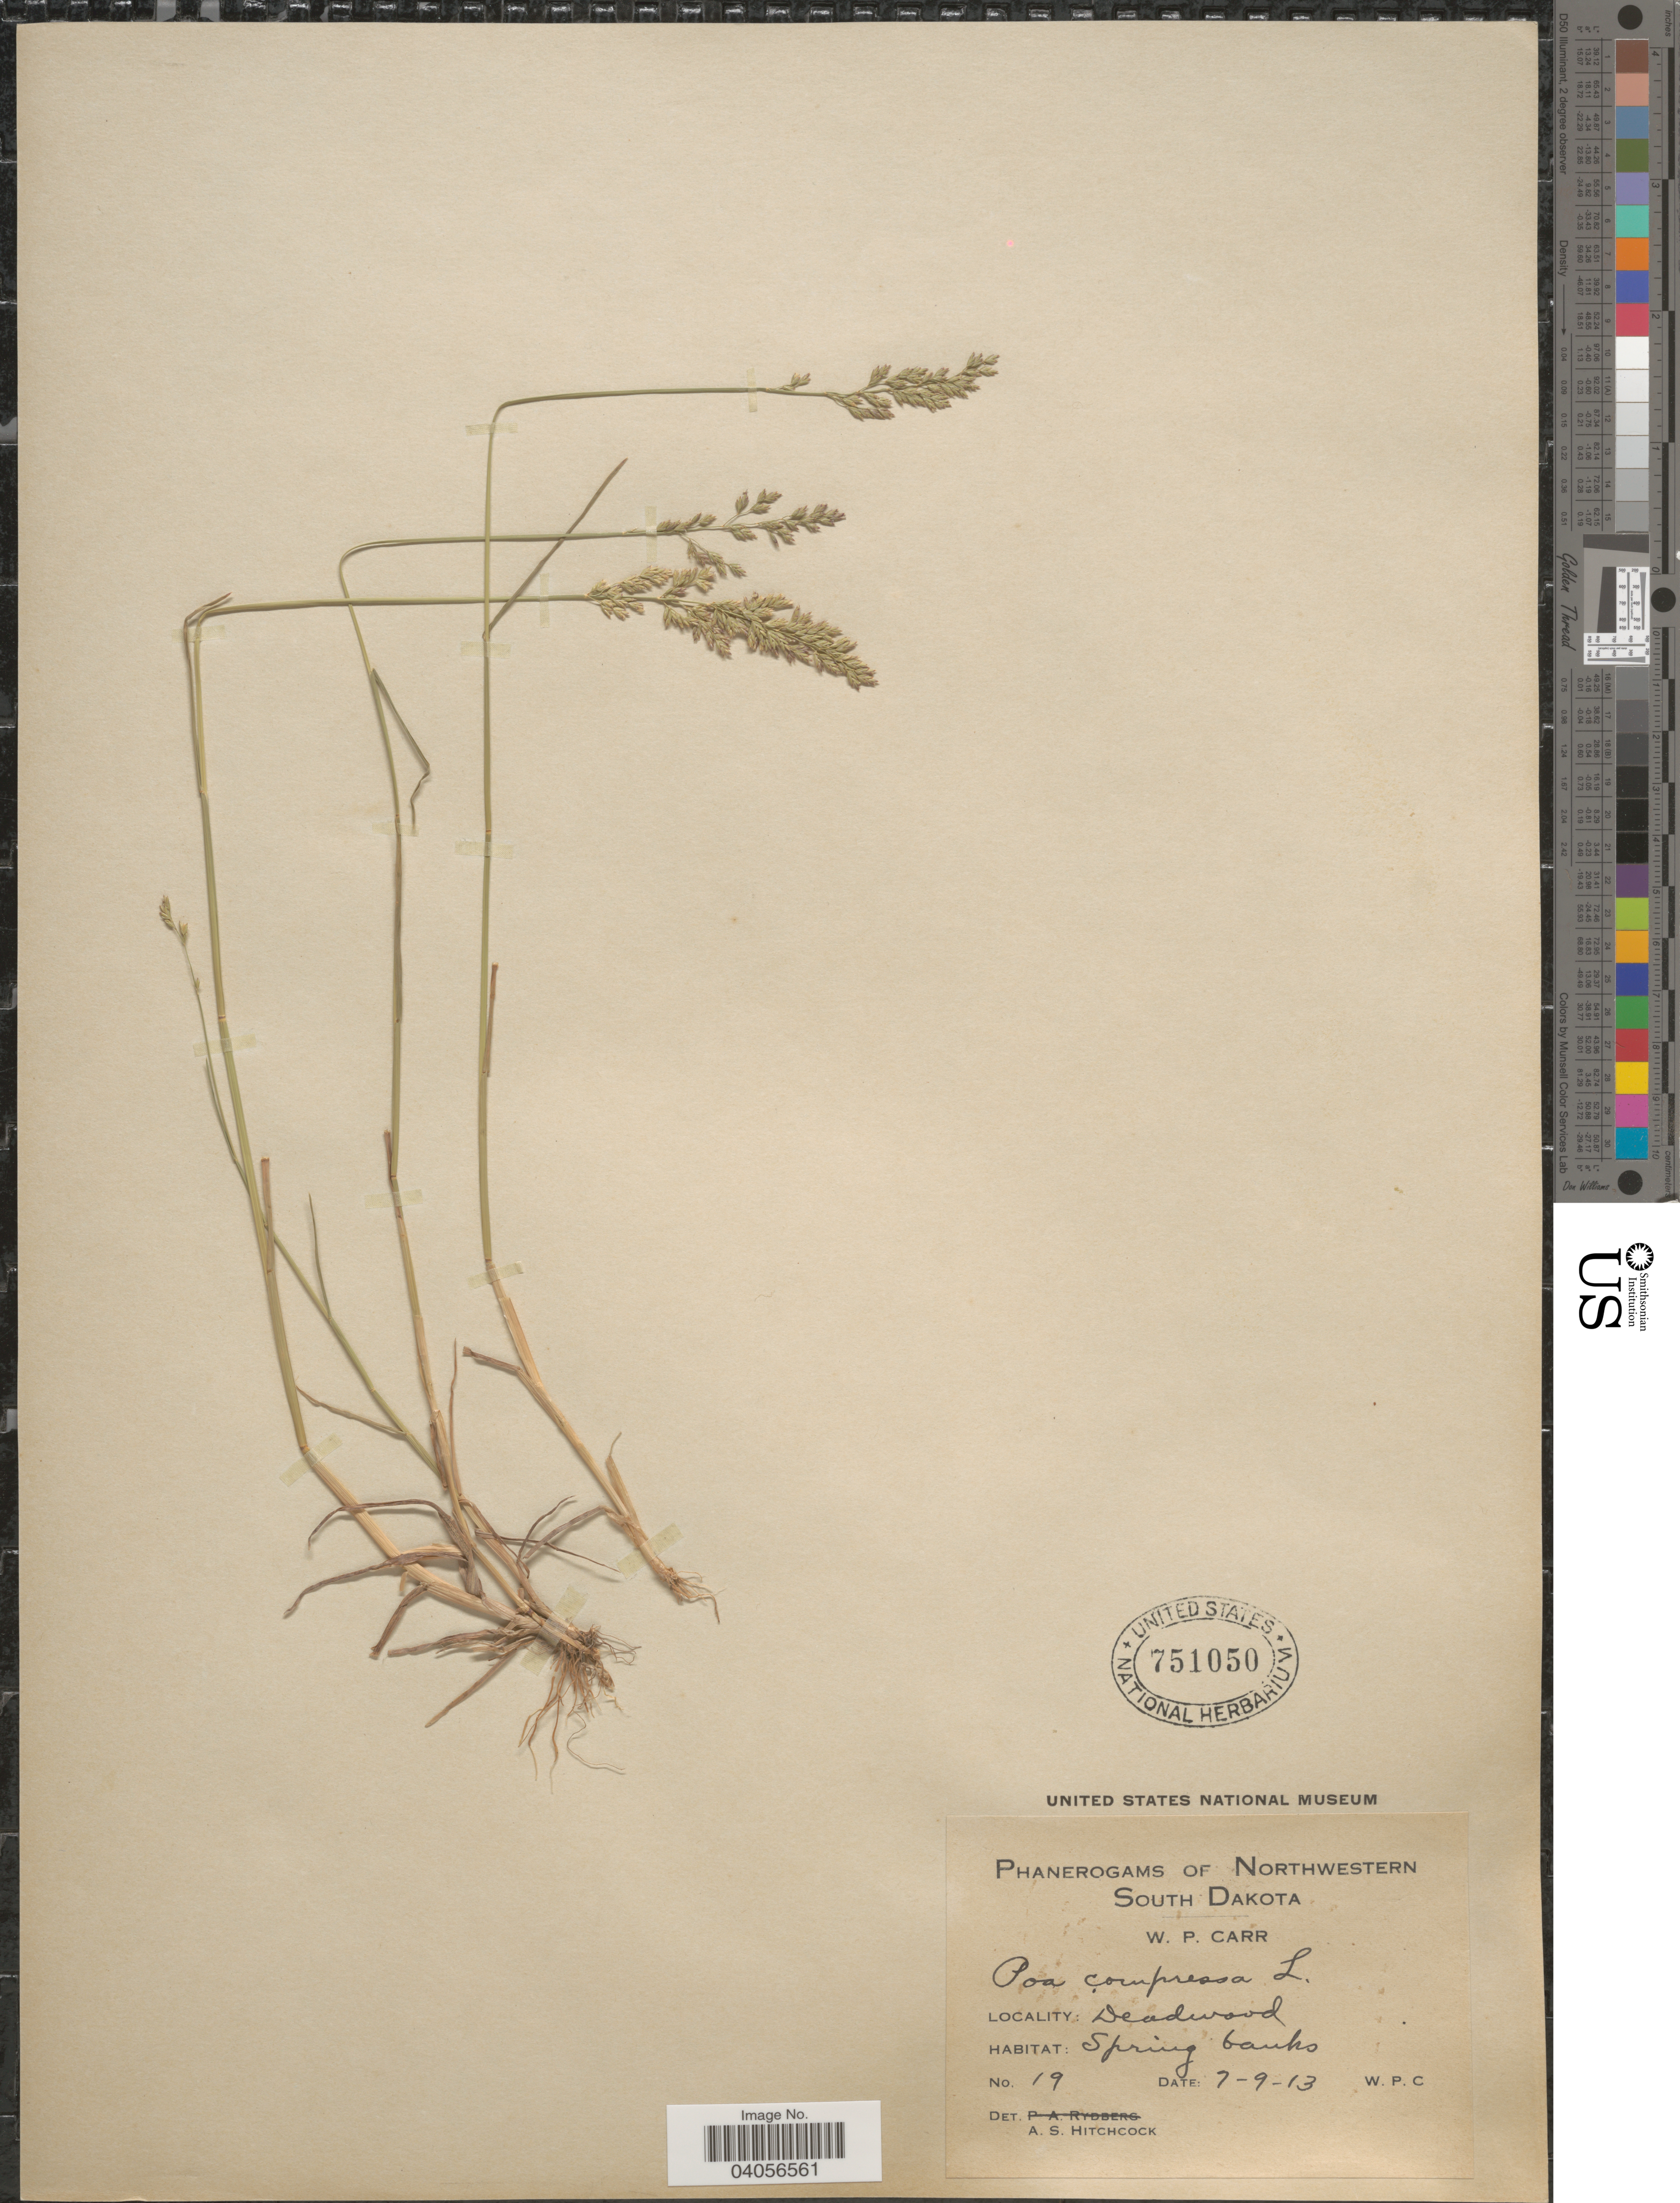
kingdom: Plantae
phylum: Tracheophyta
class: Liliopsida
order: Poales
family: Poaceae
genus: Poa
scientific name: Poa compressa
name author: L.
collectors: W. Carr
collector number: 19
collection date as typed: Transcribed d/m/y: 9/7/13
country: United States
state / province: South Dakota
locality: Deadwood. Spring banks.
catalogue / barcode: US 751050